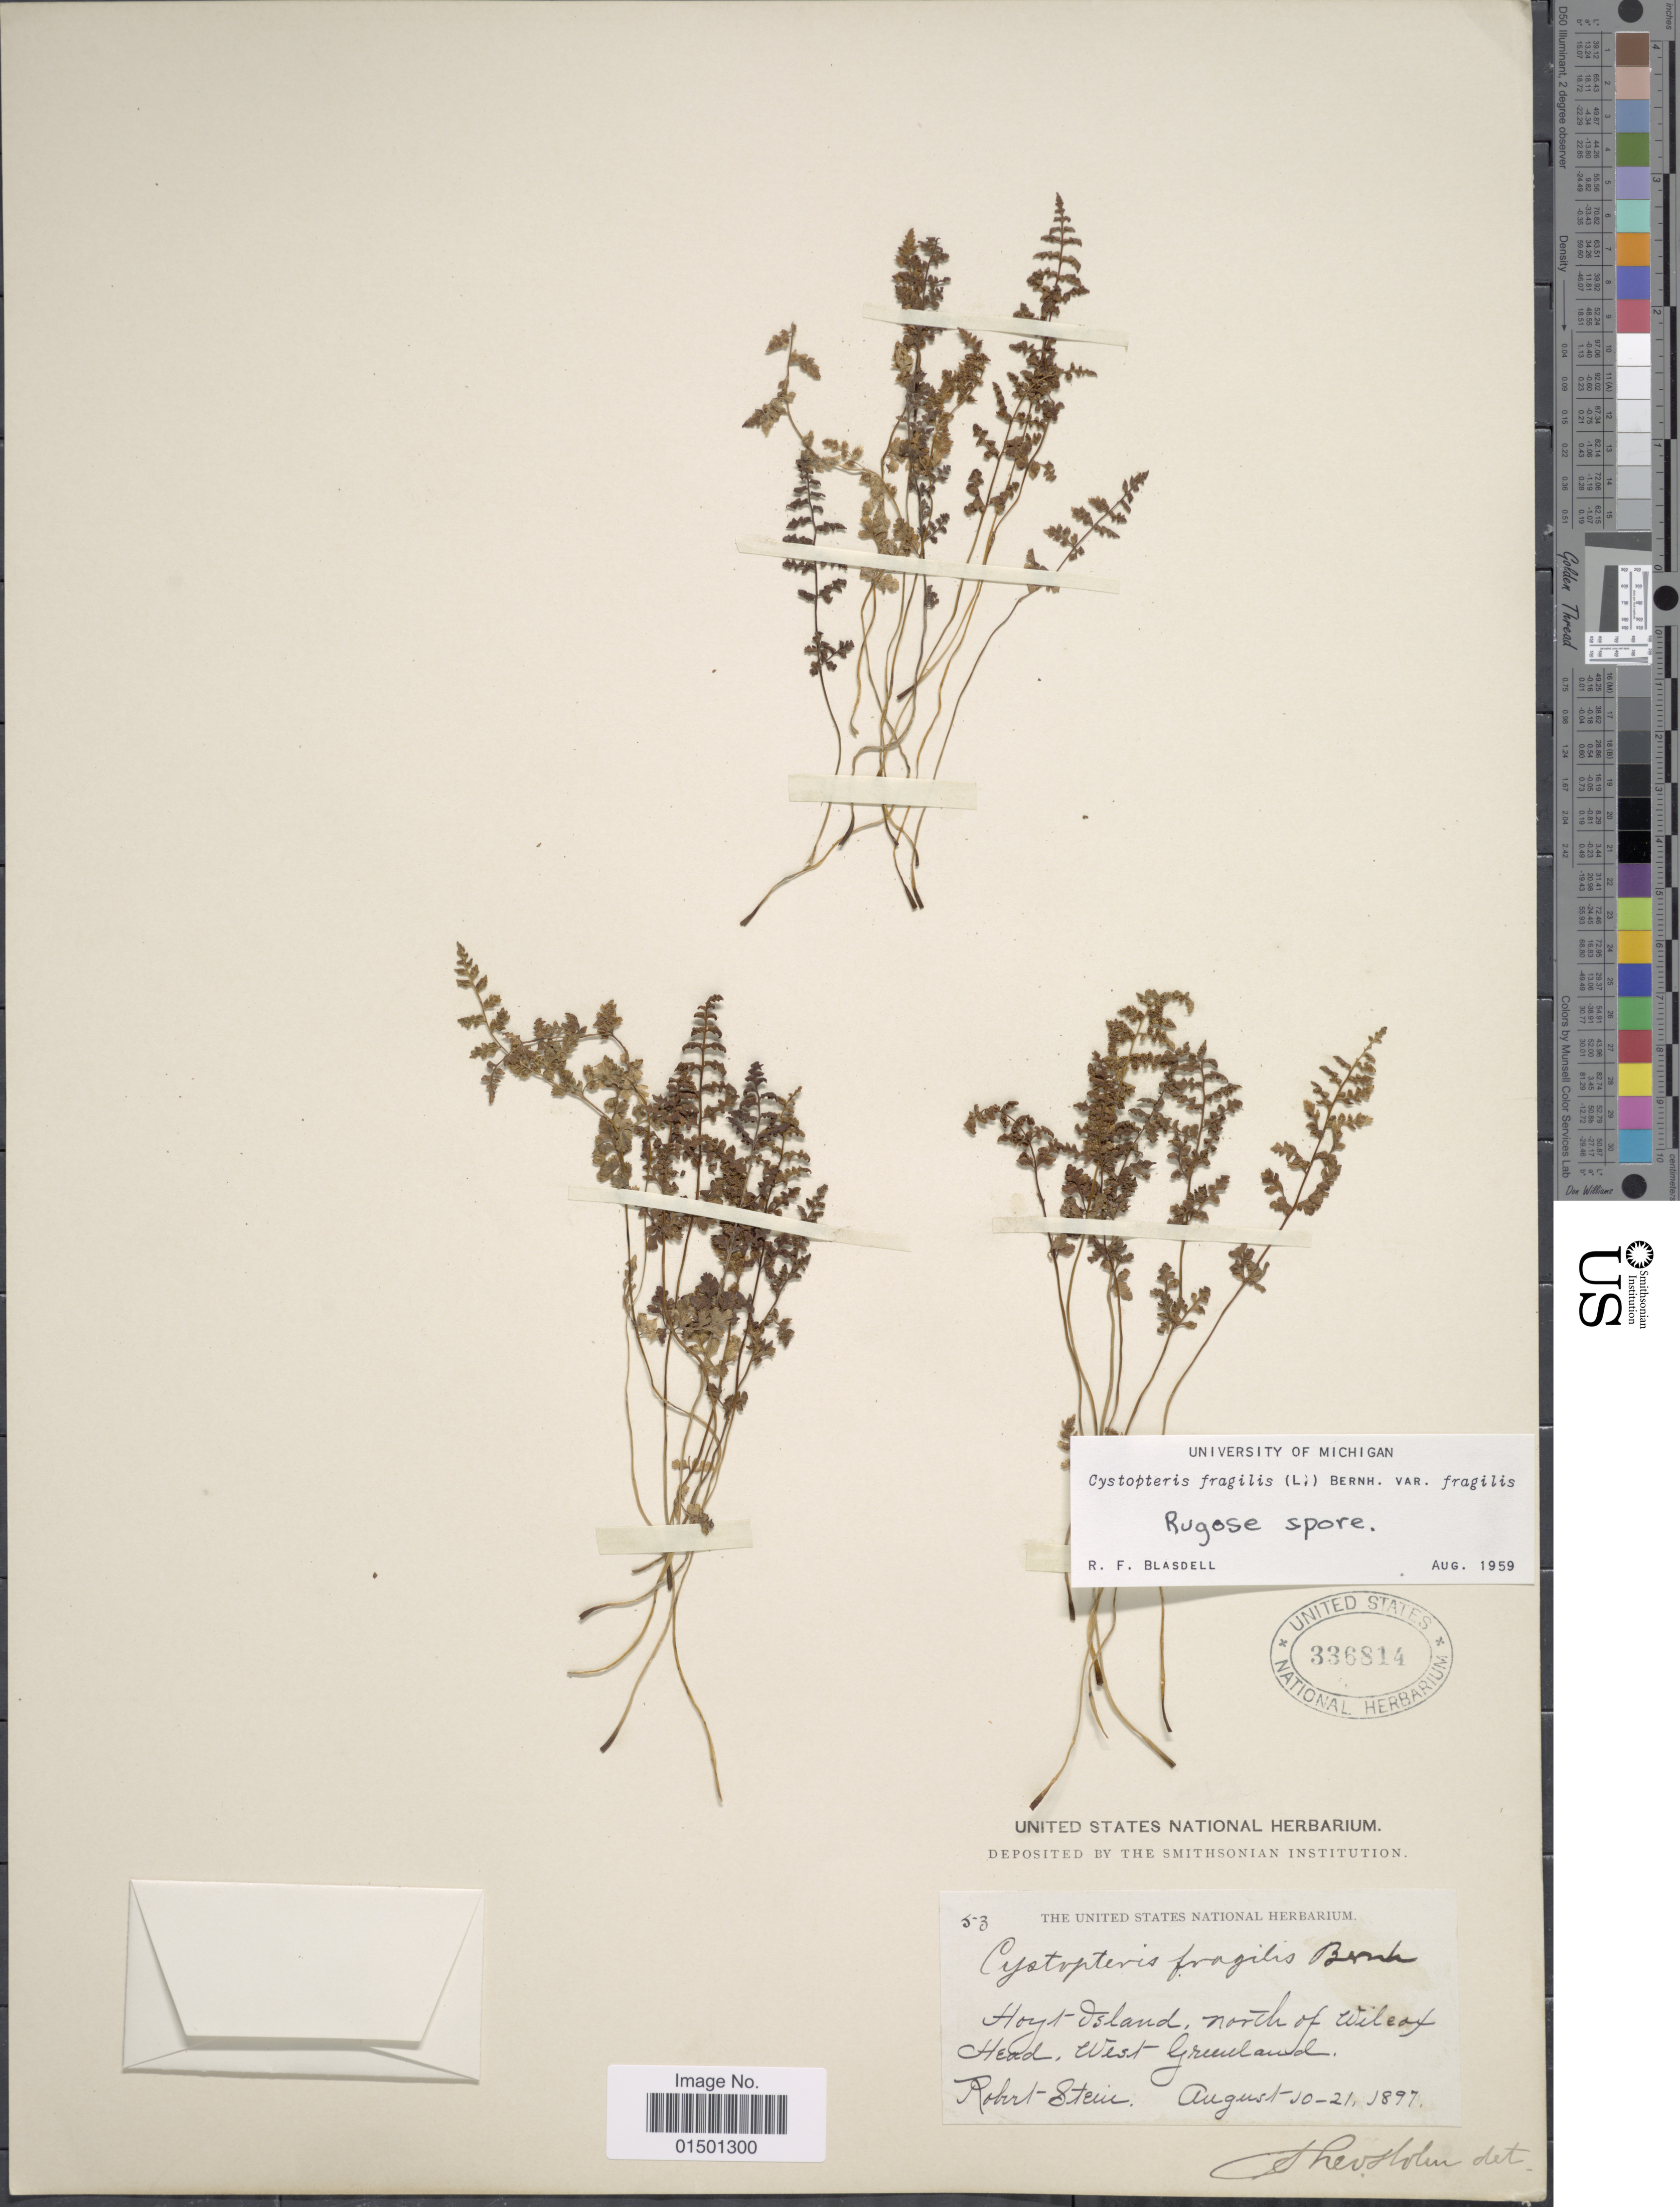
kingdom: Plantae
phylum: Tracheophyta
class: Polypodiopsida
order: Polypodiales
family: Cystopteridaceae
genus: Cystopteris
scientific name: Cystopteris fragilis var. dickieana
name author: B. Boivin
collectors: R. Stein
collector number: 53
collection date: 1897-08-10/1897-08-21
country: Greenland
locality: Hoyt Island, north of Wilcox Head, West Greenland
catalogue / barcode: US 336814